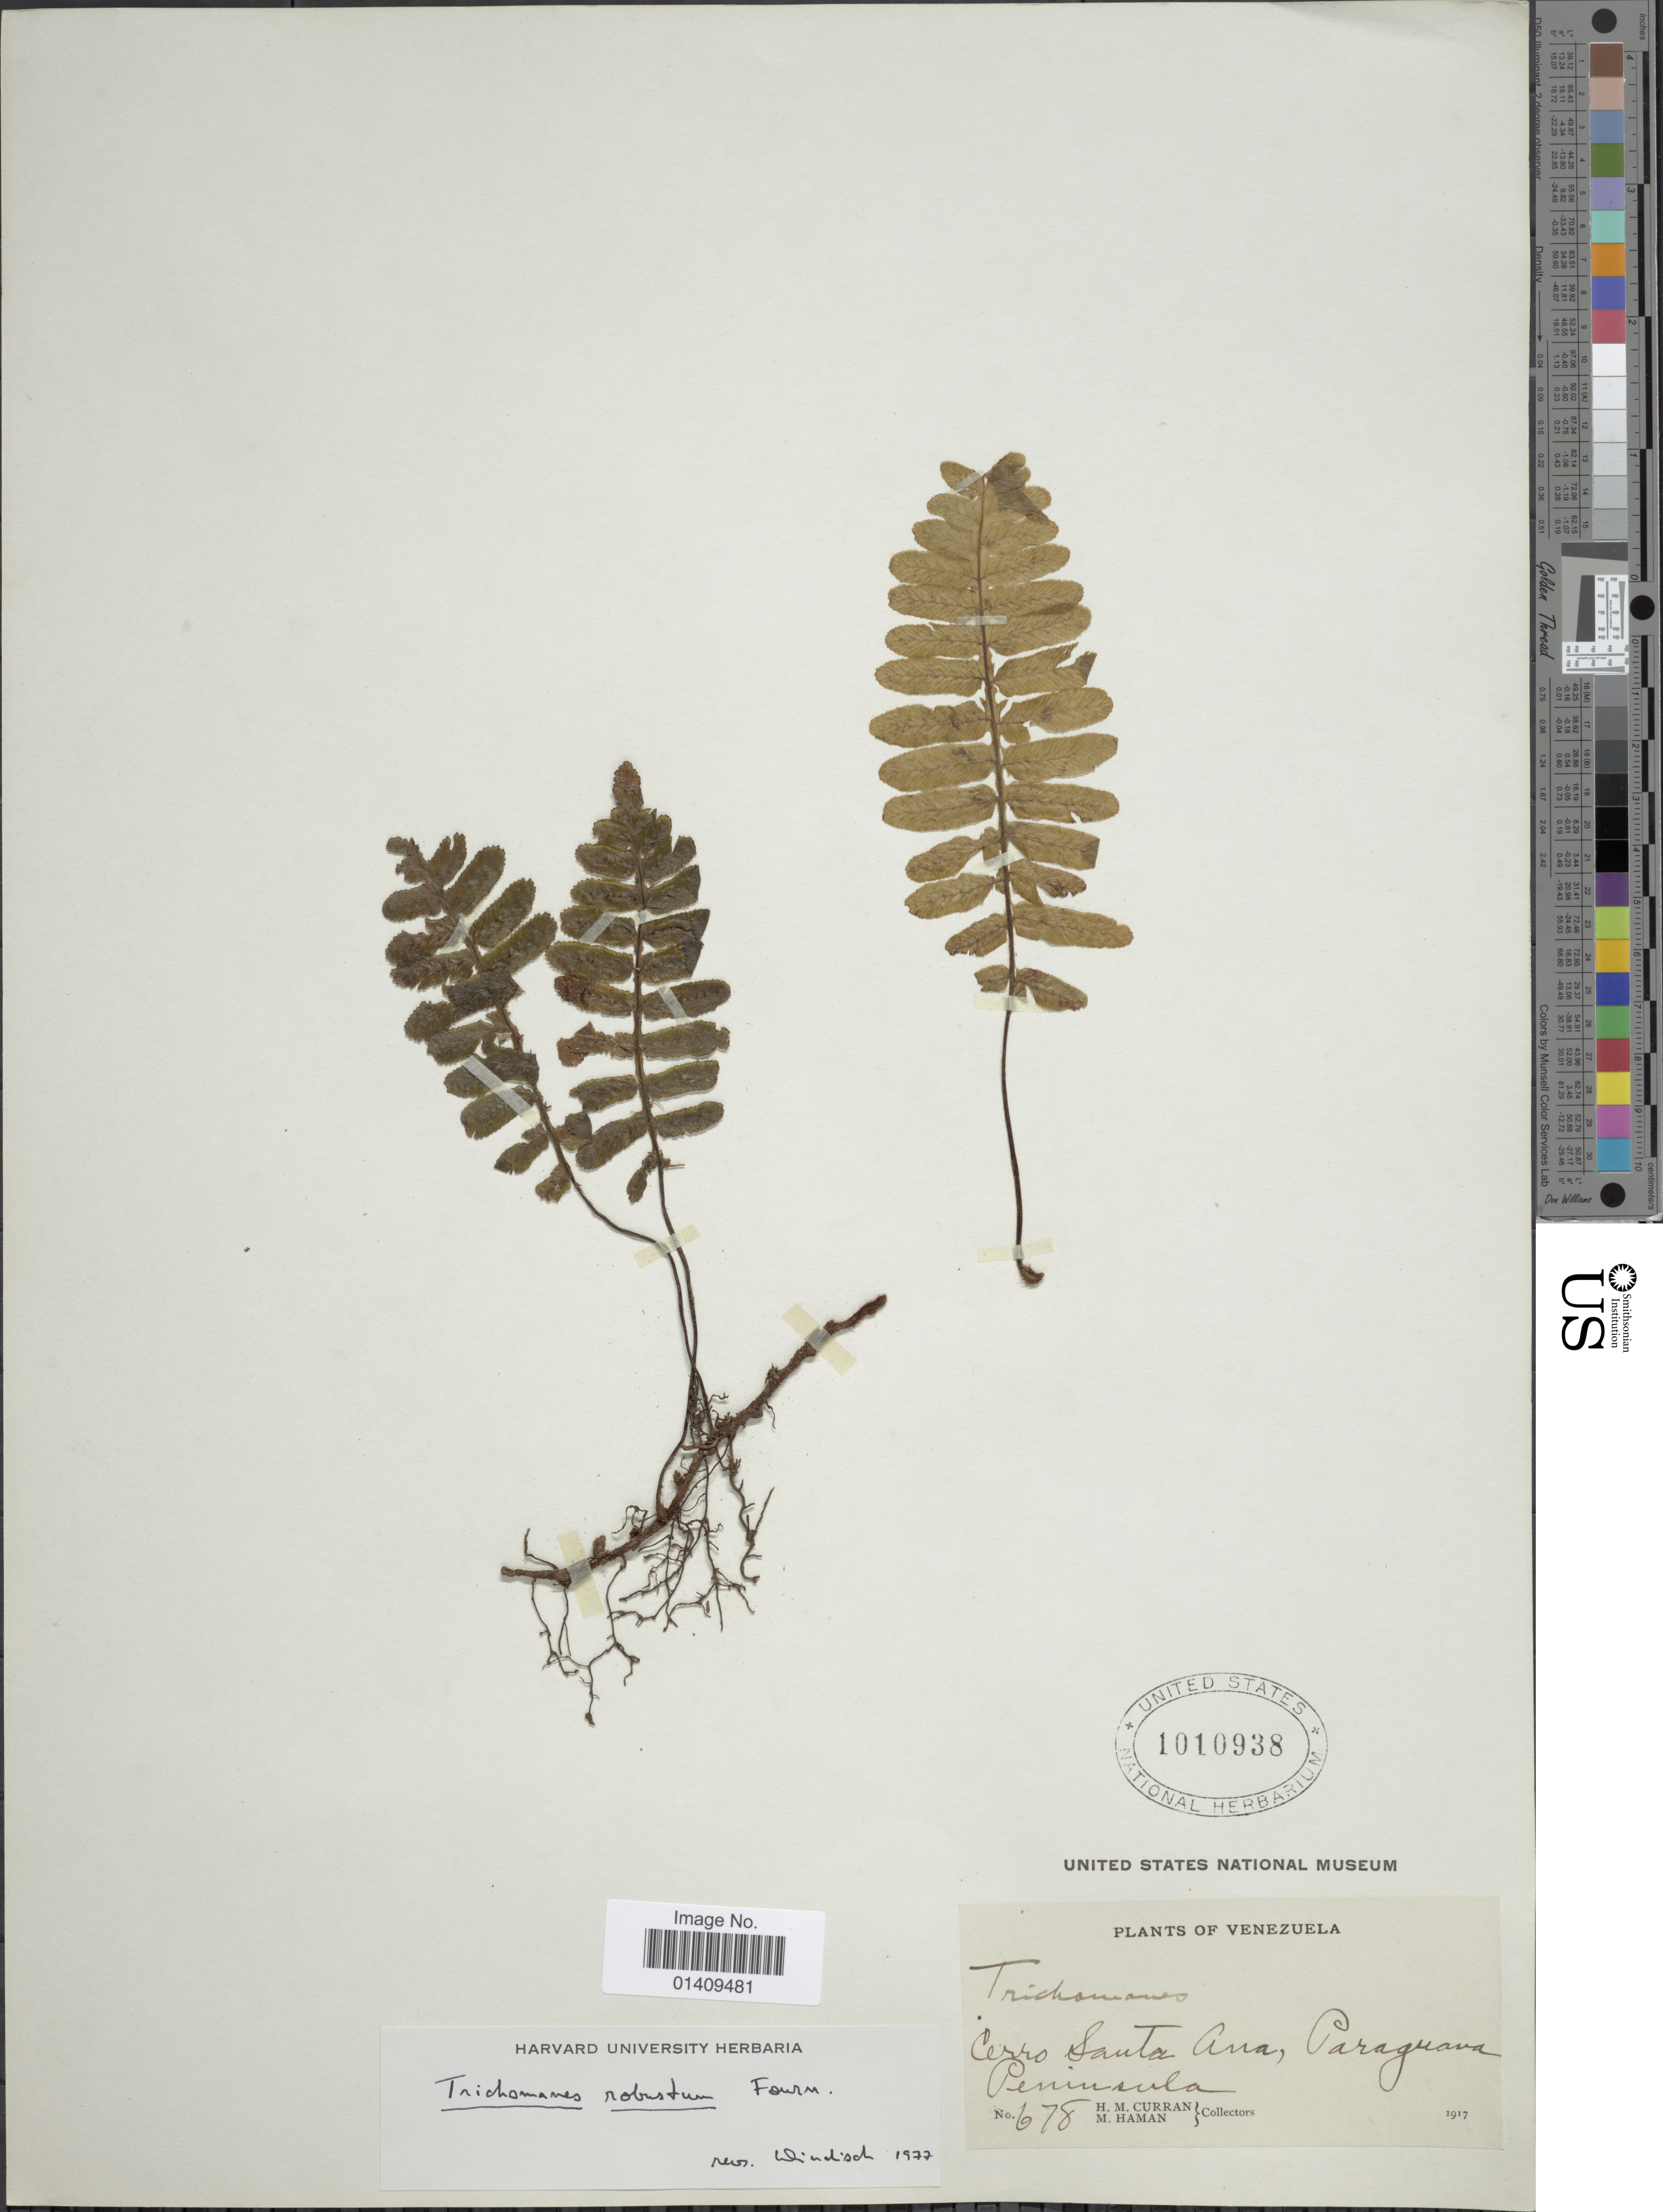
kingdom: Plantae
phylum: Tracheophyta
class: Polypodiopsida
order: Hymenophyllales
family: Hymenophyllaceae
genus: Trichomanes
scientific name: Trichomanes robustum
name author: E. Fourn.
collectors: H. M. Curran & M. Haman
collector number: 678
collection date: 1917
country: Venezuela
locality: Cerro Santa Ana, Paraguana Peninsula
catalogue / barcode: US 1010938